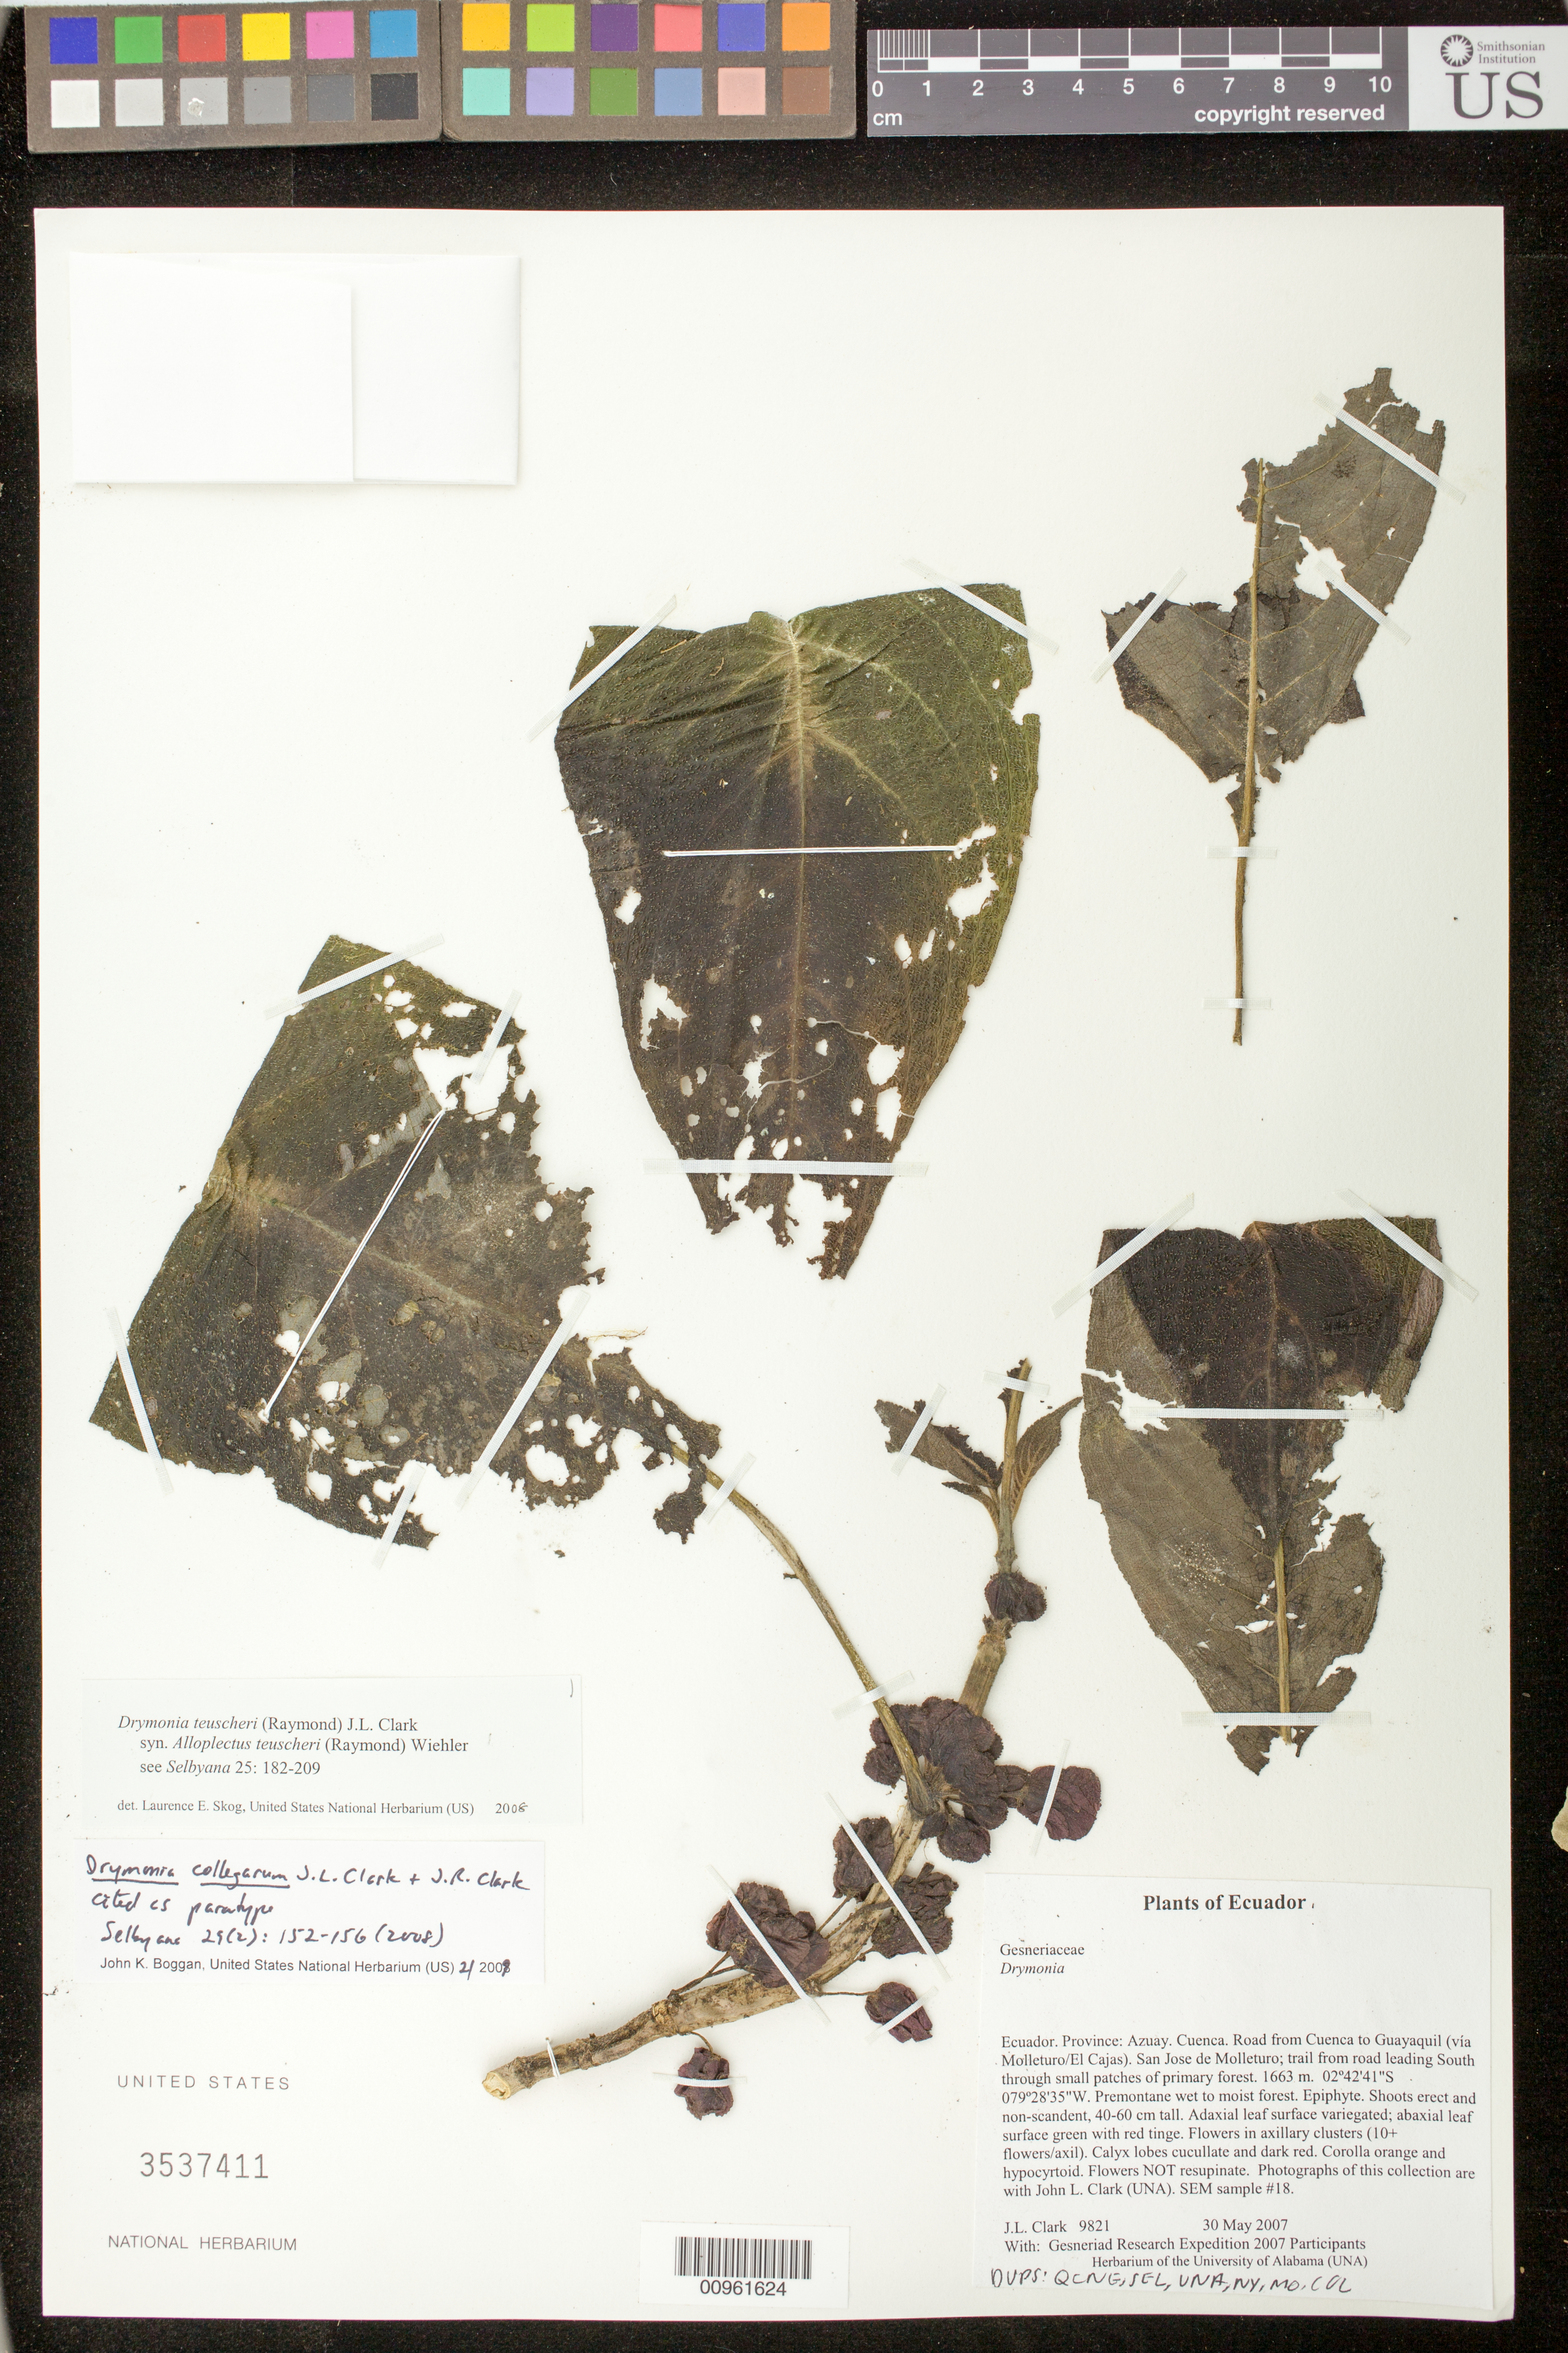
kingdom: Plantae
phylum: Tracheophyta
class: Magnoliopsida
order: Lamiales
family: Gesneriaceae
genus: Drymonia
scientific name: Drymonia collegarum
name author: J.L. Clark & J.R. Clark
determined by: Clark, J. L.; Clark, J. R.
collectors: J. L. Clark & Gesneriad Research Expedition 2007 Participants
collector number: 9821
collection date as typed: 30 May 2007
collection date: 2007-05-30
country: Ecuador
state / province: Azuay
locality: Cuenca. Road from Cuenca to Guayaquil (vía Molleturo/El Cajas). San Jose de Molleturo; trail from road leading South through small patches of primary forest.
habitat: Premontane wet to moist forest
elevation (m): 1663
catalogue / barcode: US 3537411